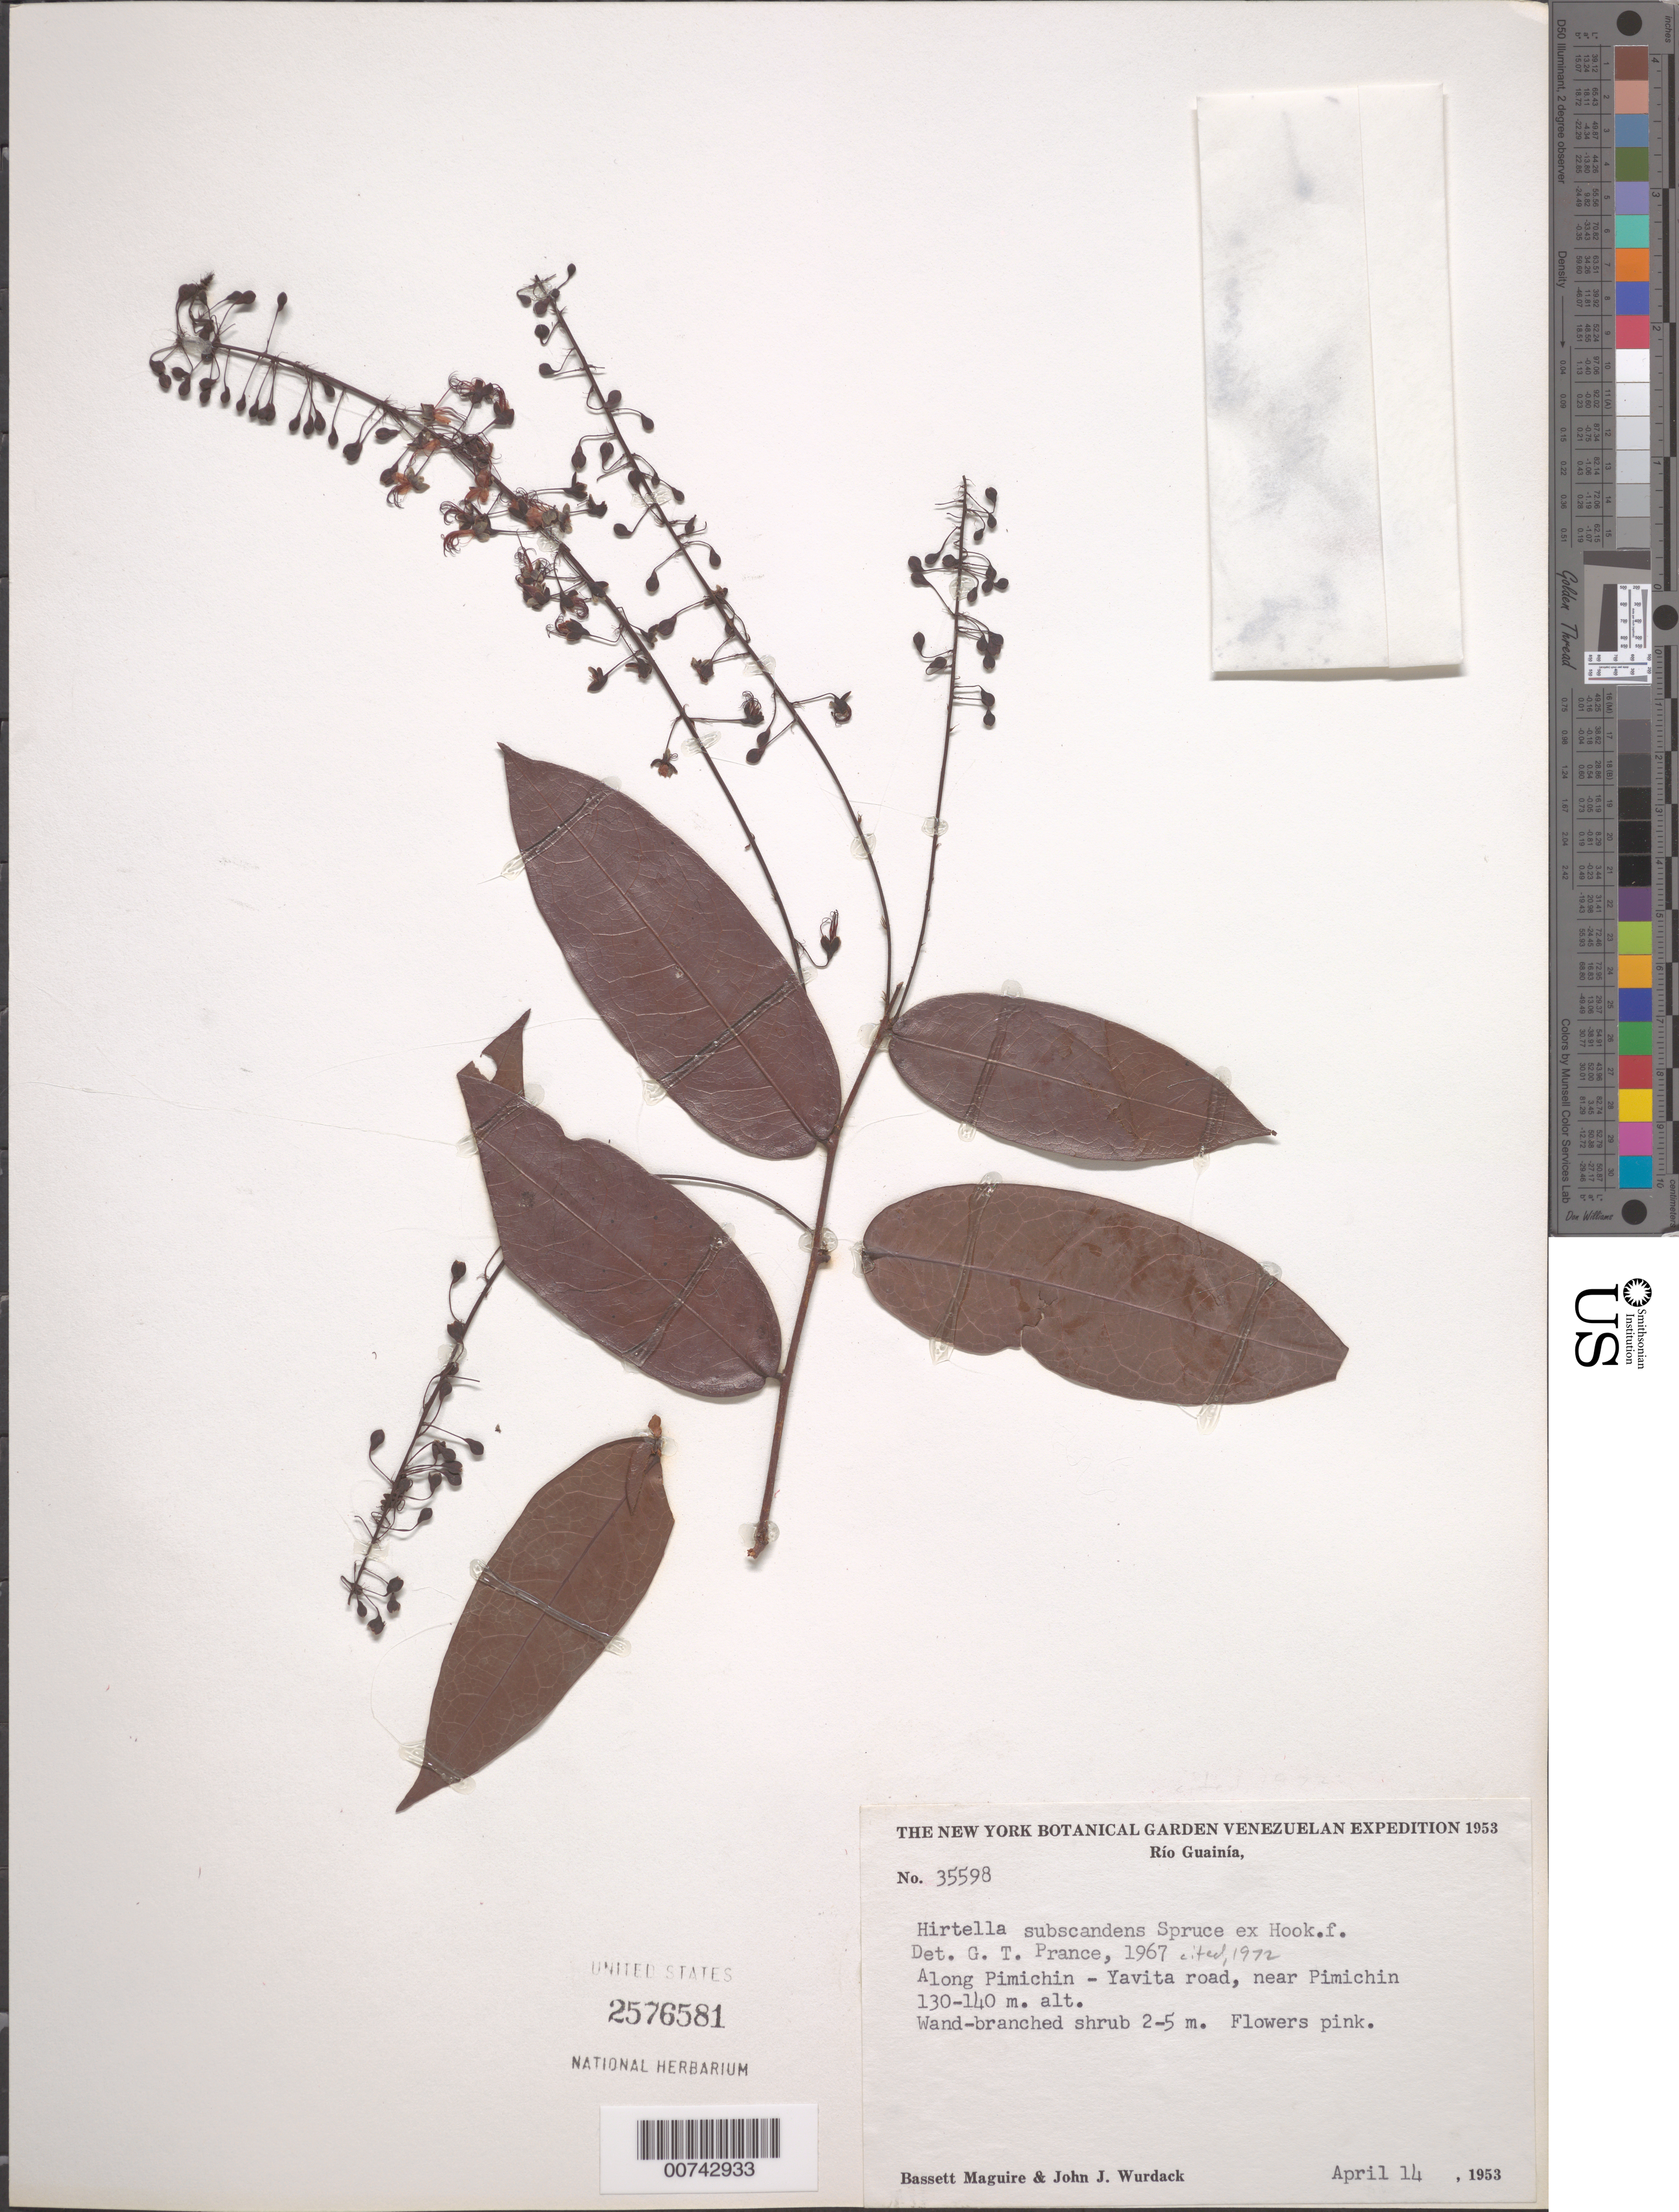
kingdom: Plantae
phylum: Tracheophyta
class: Magnoliopsida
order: Malpighiales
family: Chrysobalanaceae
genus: Hirtella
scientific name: Hirtella subscandens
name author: Spruce ex Hook. f.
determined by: Prance, G. T.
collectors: B. Maguire & J. J. Wurdack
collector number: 35598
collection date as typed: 14-Apr-53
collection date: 1953-04-14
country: Venezuela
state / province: Amazonas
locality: Río Guainía, along Pimichin-Yavita Road near Pimichin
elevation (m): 130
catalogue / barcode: US 2576581